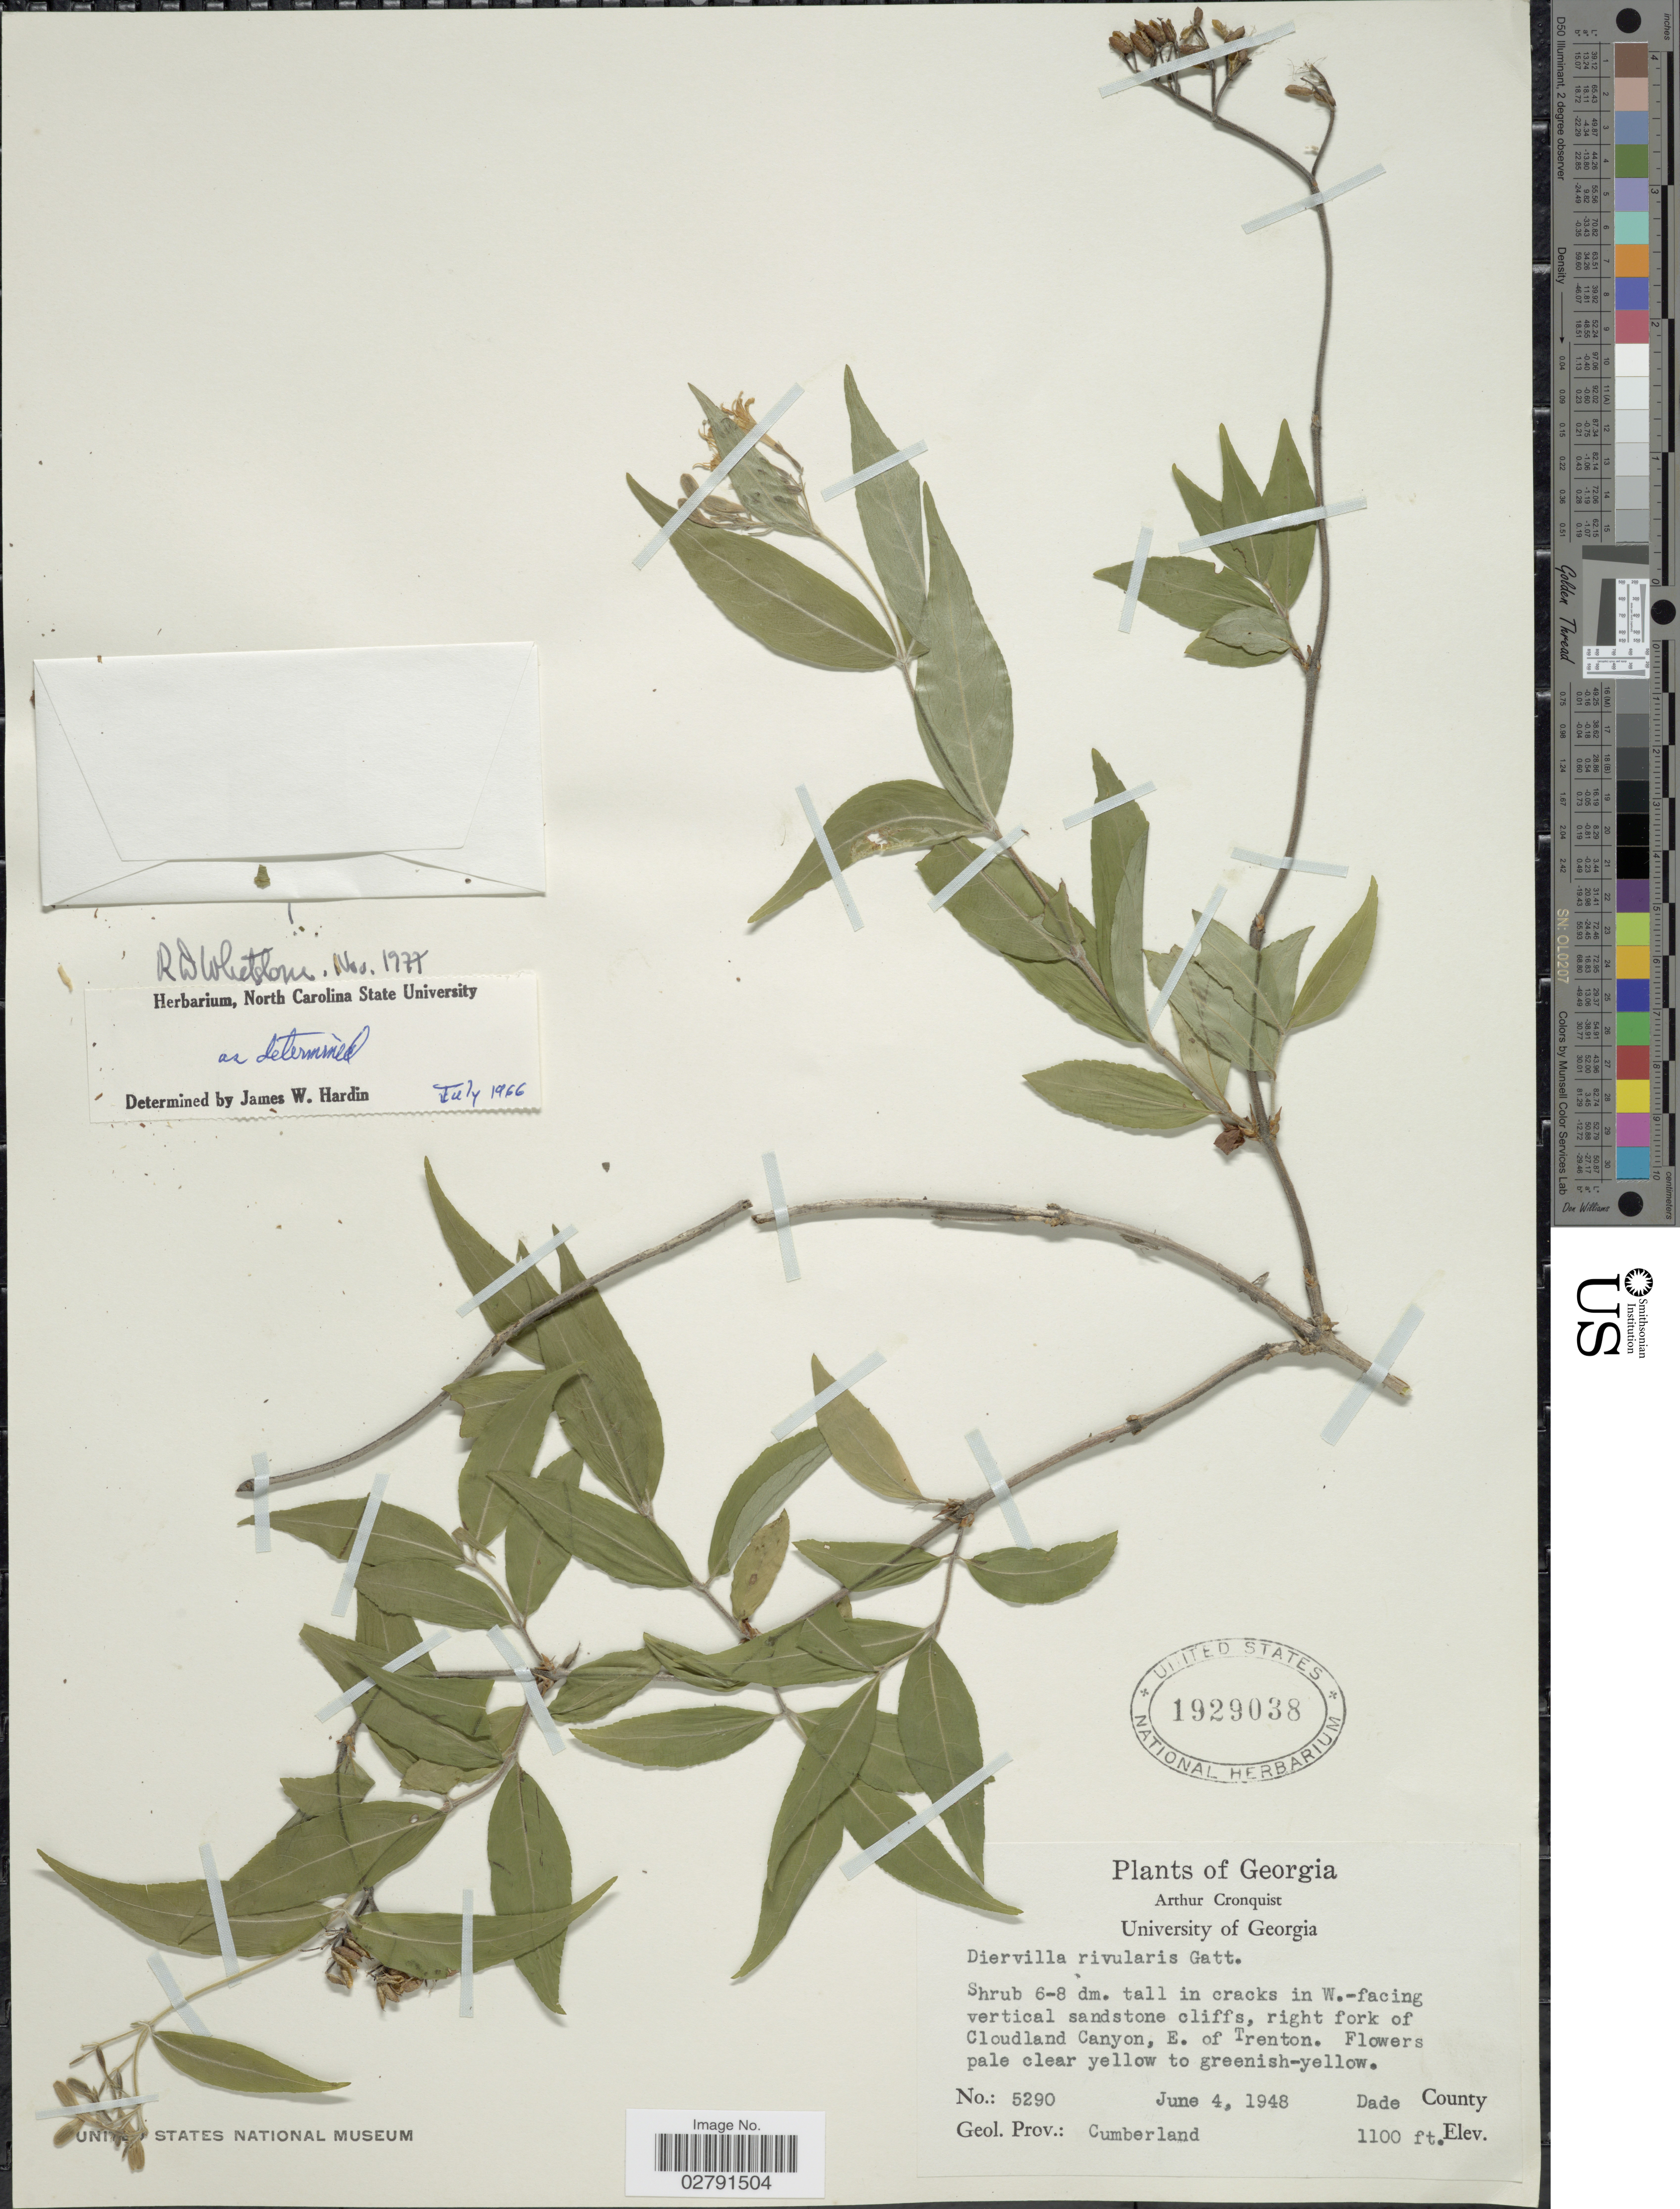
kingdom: Plantae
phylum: Tracheophyta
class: Magnoliopsida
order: Dipsacales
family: Caprifoliaceae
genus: Diervilla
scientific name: Diervilla rivularis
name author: Gatt.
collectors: A. J. Cronquist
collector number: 5290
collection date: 1948-06-04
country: United States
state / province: Georgia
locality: Right fork of Cloudland Canyon, E. of Trenton, Dade County, Geol. Prov.: Cumberland.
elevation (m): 335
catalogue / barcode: US 1929038